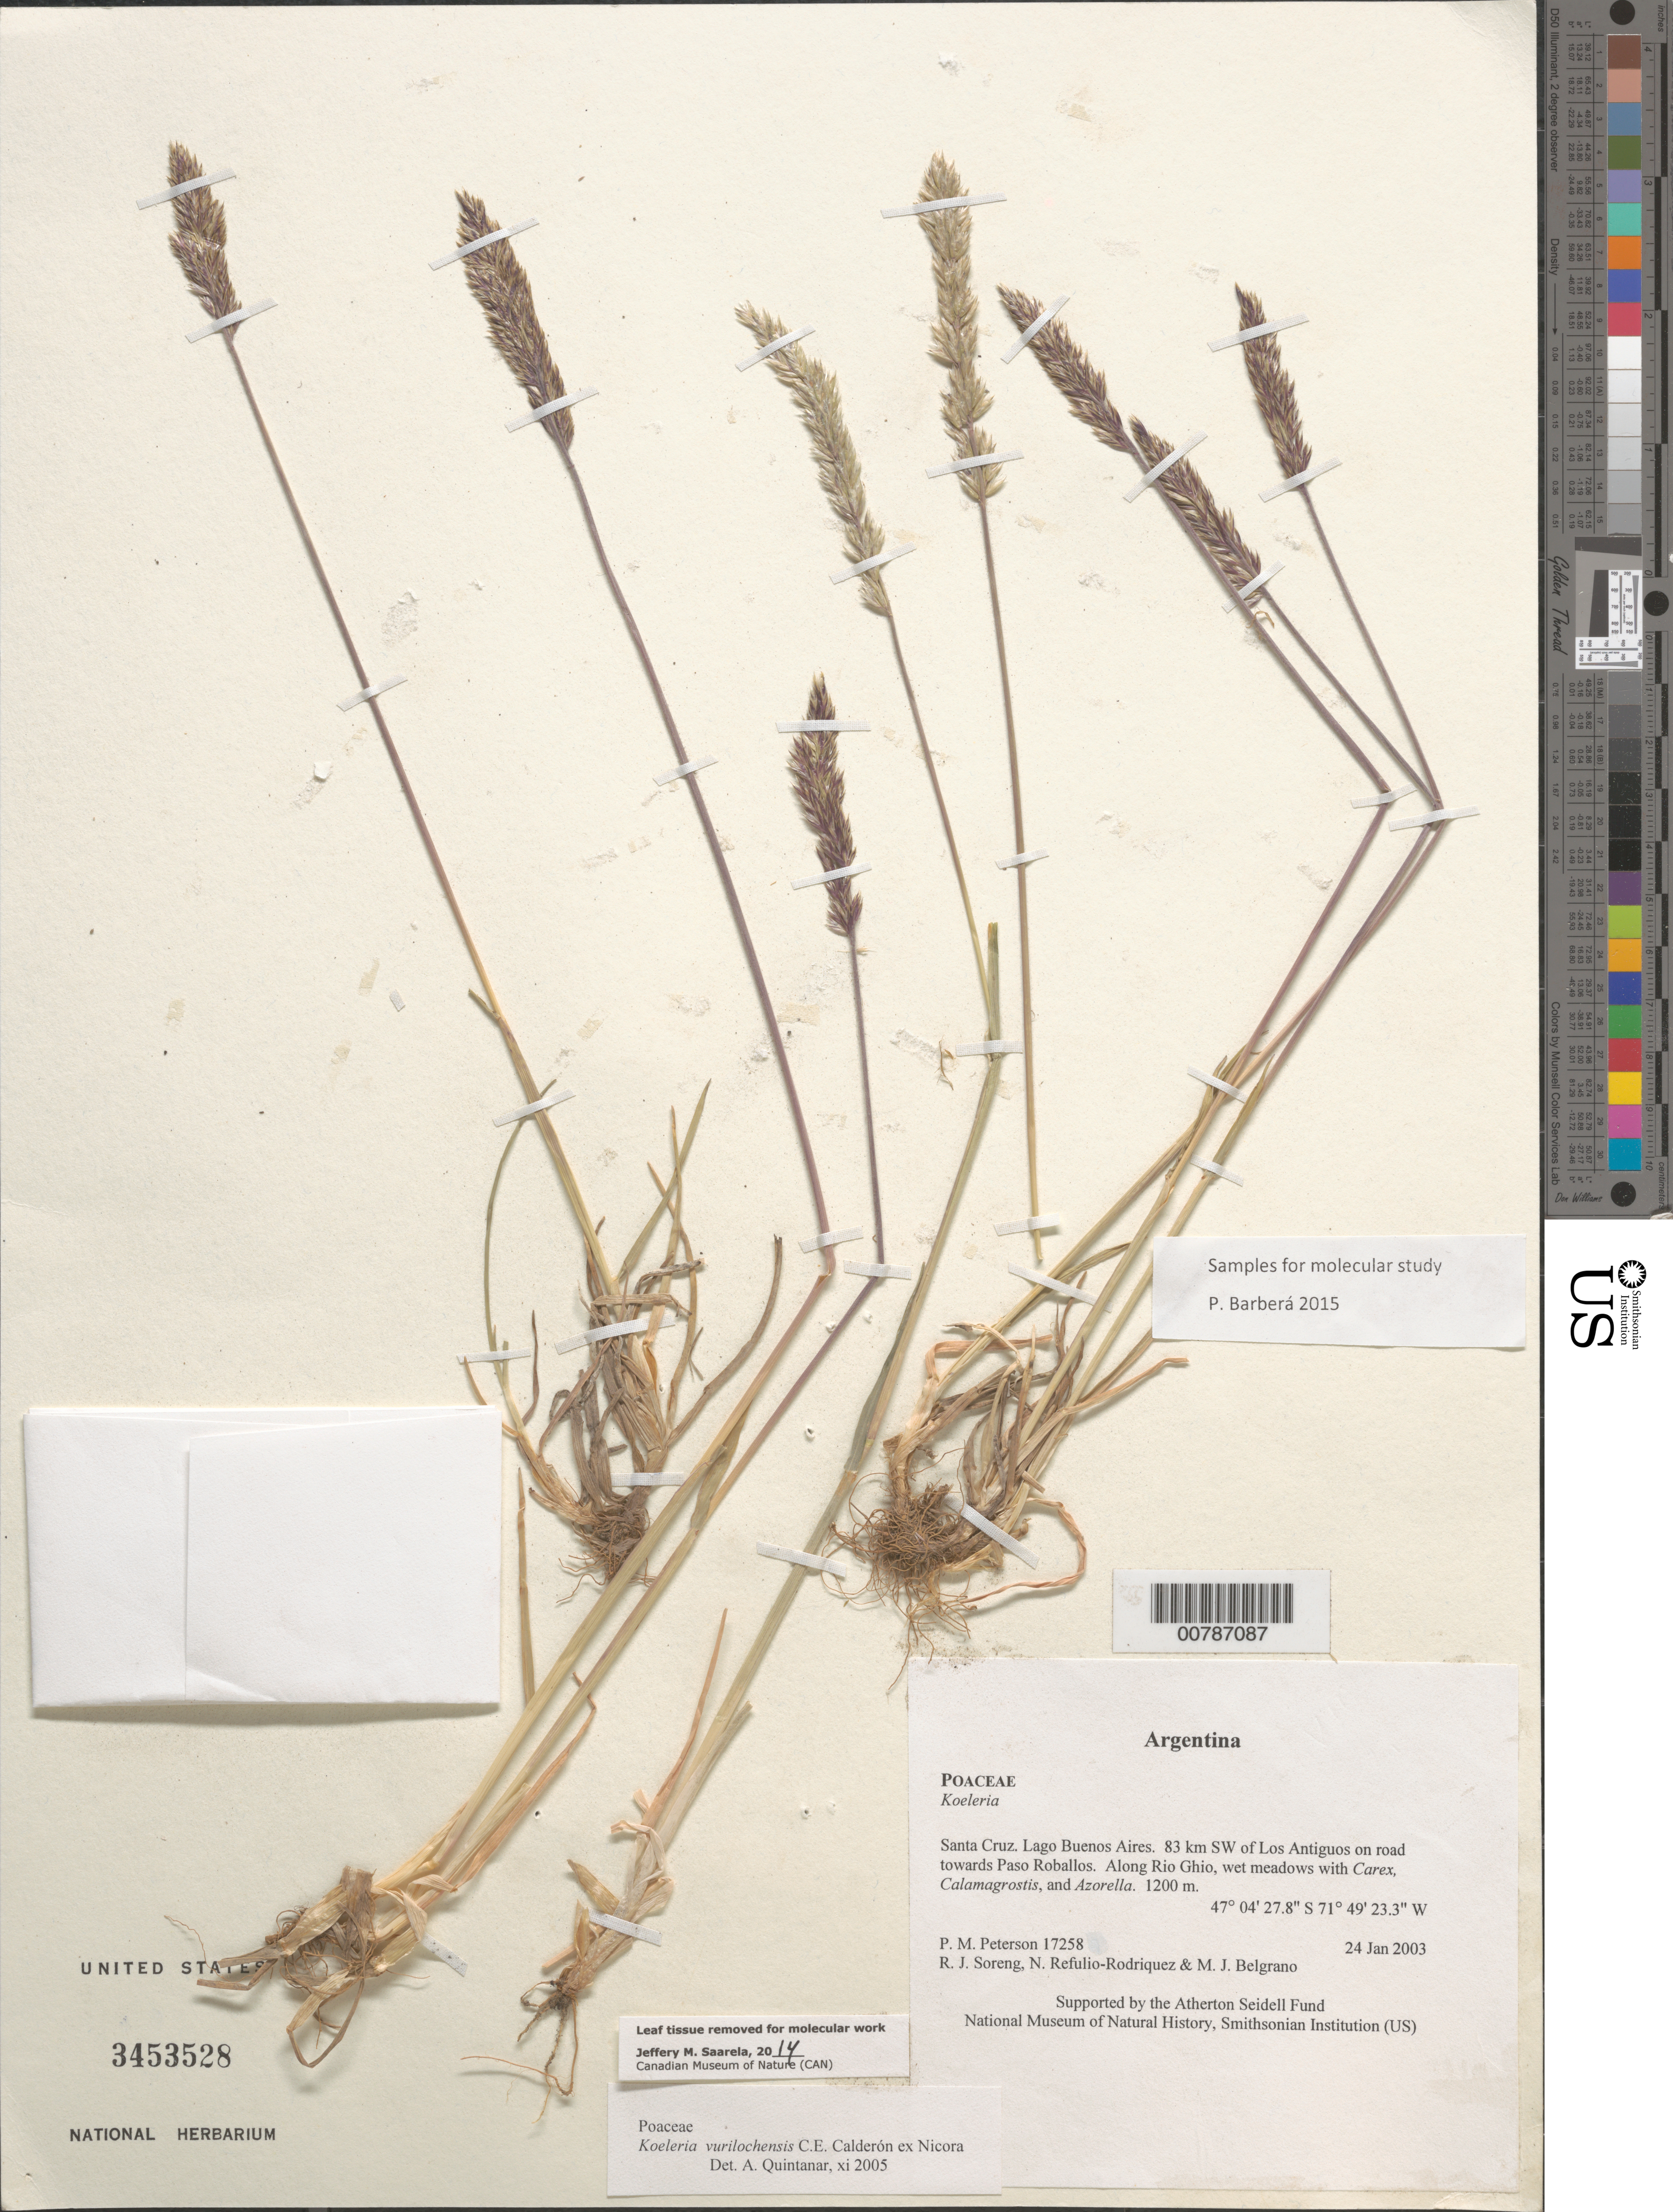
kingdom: Plantae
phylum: Tracheophyta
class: Liliopsida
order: Poales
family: Poaceae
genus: Koeleria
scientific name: Koeleria vurilochensis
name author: C. E. Calderón ex Nicora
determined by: Quintanar, A.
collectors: P. M. Peterson, R. J. Soreng, N. Refulio-Rodríguez & M. Belgrano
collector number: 17258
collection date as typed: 24 Jan 2003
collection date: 2003-01-24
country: Argentina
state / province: Santa Cruz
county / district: Lago Buenos Aires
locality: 83 km SW of Los Antiguos on road towards Paso Roballos. Along Rio Ghio, wet meadows with Carex, Calamagrostis, and Azorella.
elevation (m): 1200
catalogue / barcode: US 3453528